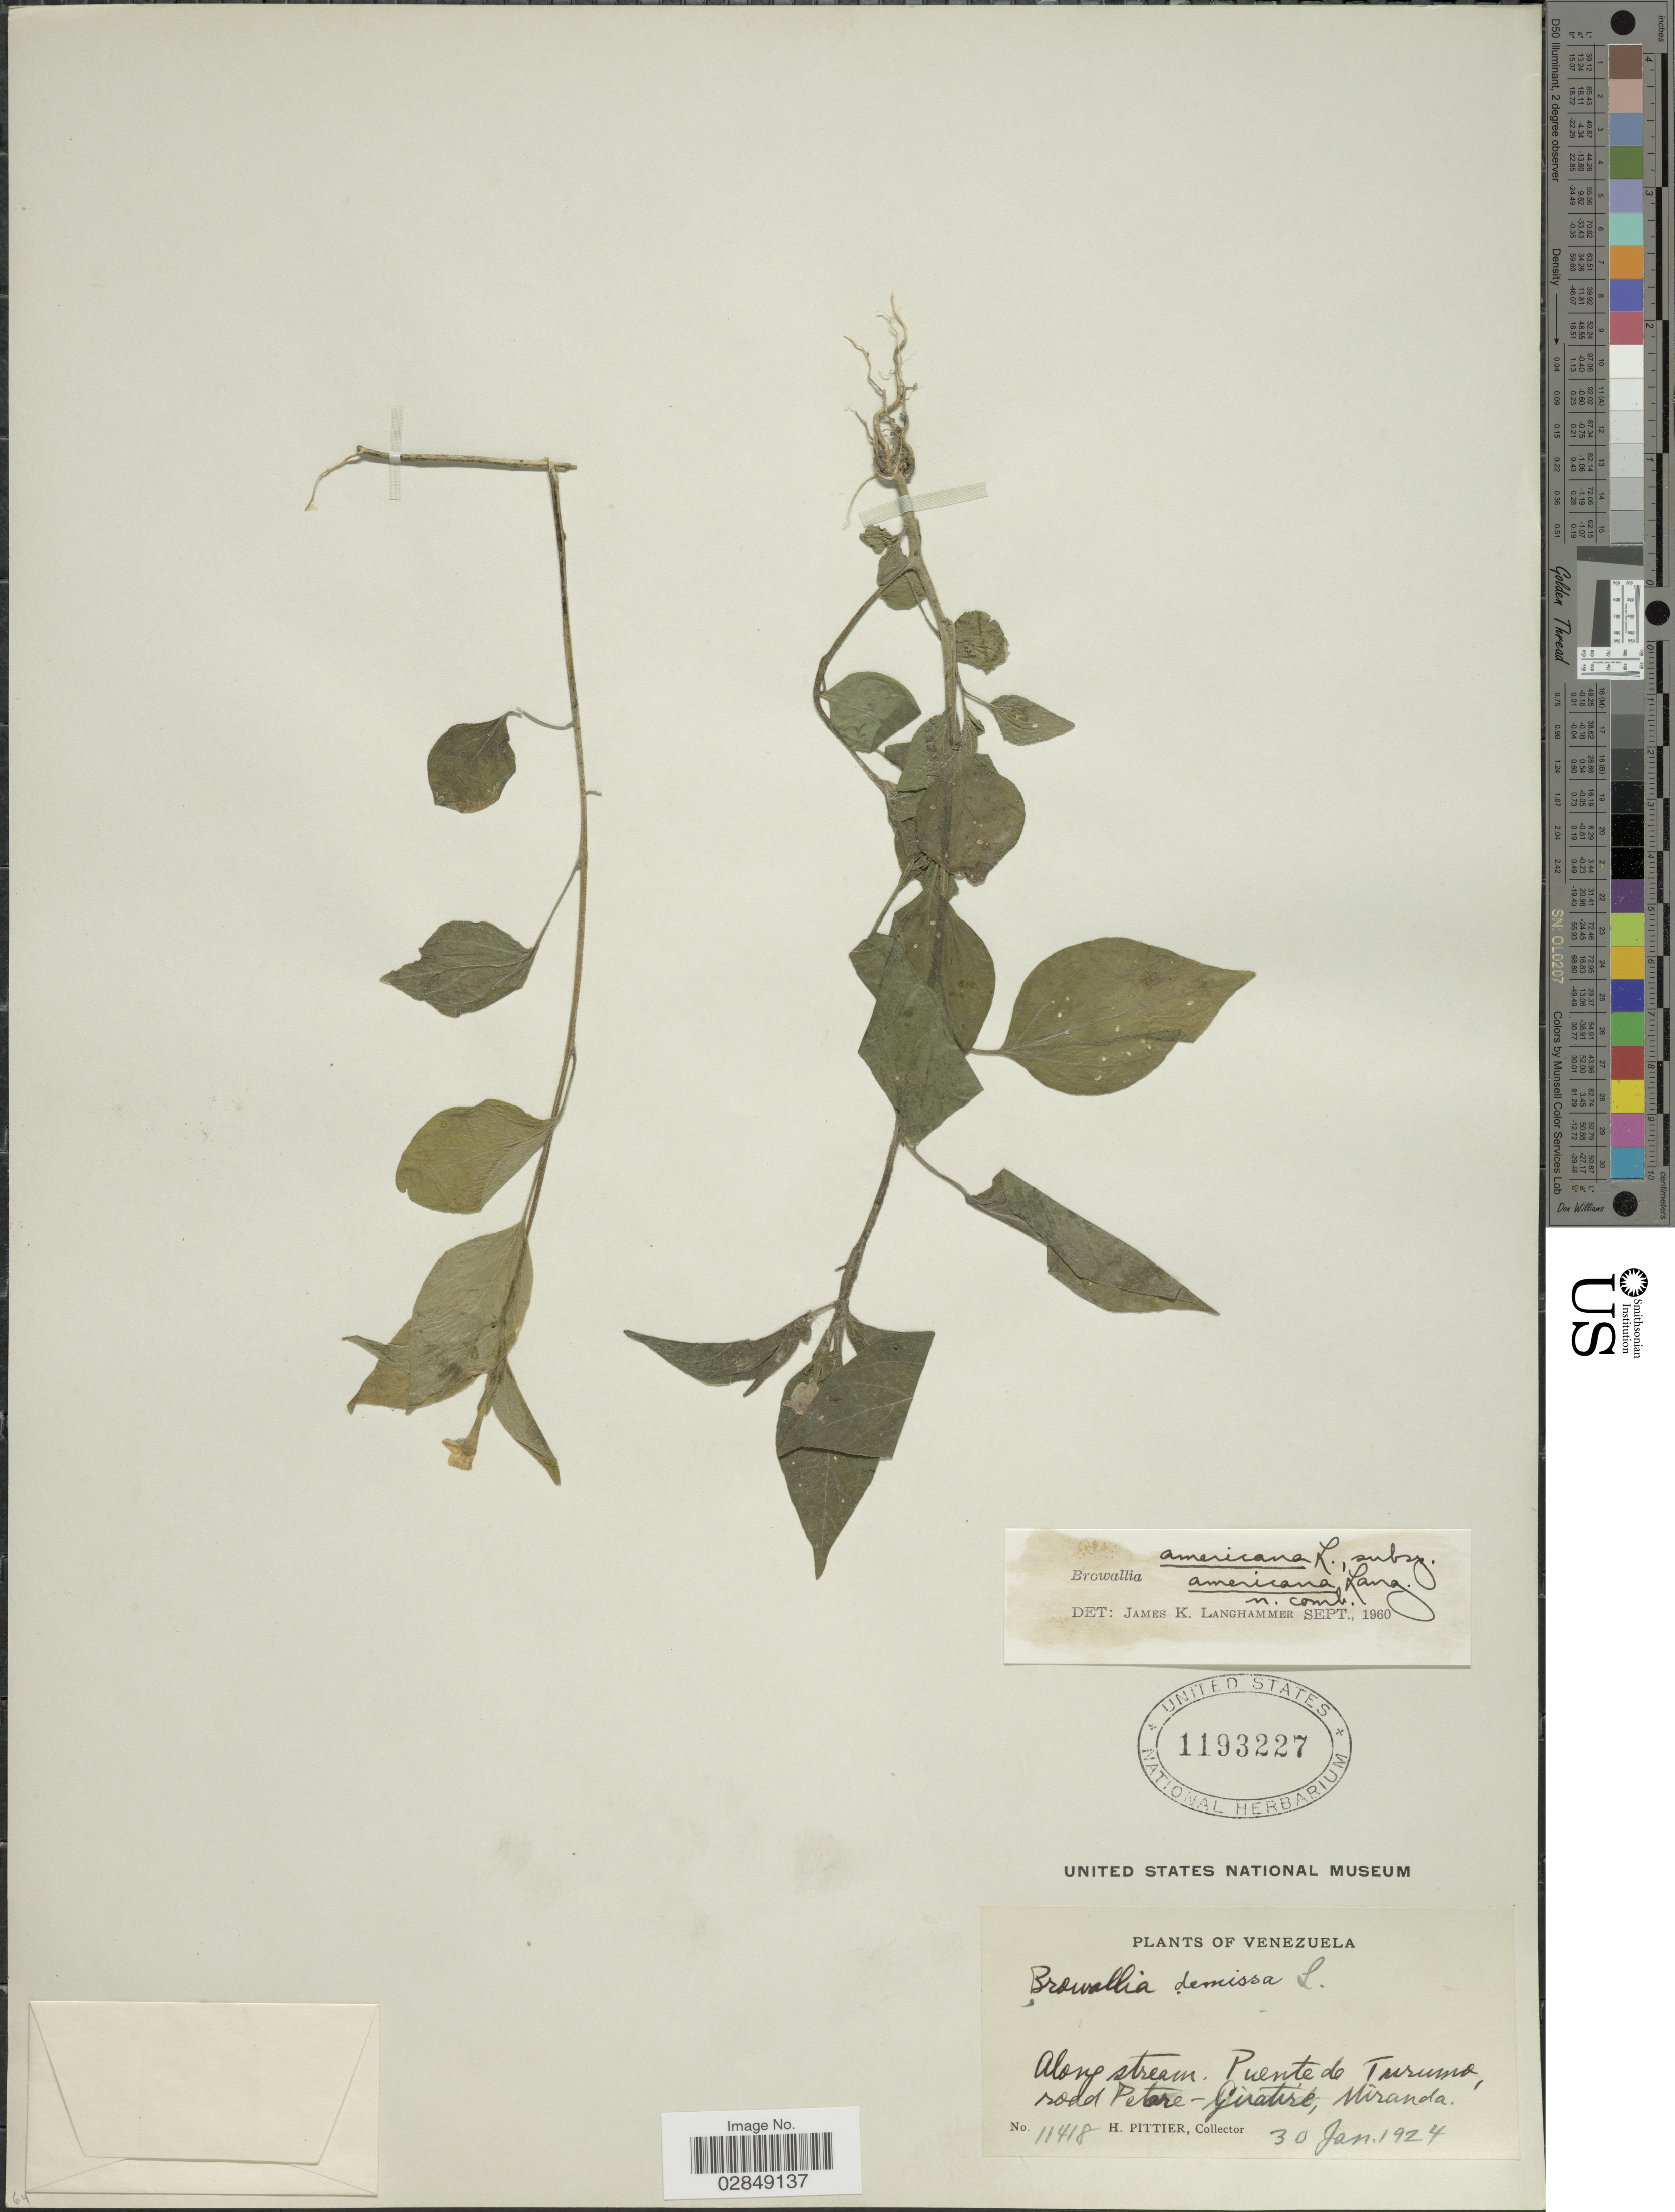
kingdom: Plantae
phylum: Tracheophyta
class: Magnoliopsida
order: Solanales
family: Solanaceae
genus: Browallia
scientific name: Browallia americana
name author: L.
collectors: H. F. Pittier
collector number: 11418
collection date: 1924-01-30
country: Venezuela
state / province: Miranda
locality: Along stream. Puente de Turume, road Petare-Guatire.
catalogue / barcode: US 1193227